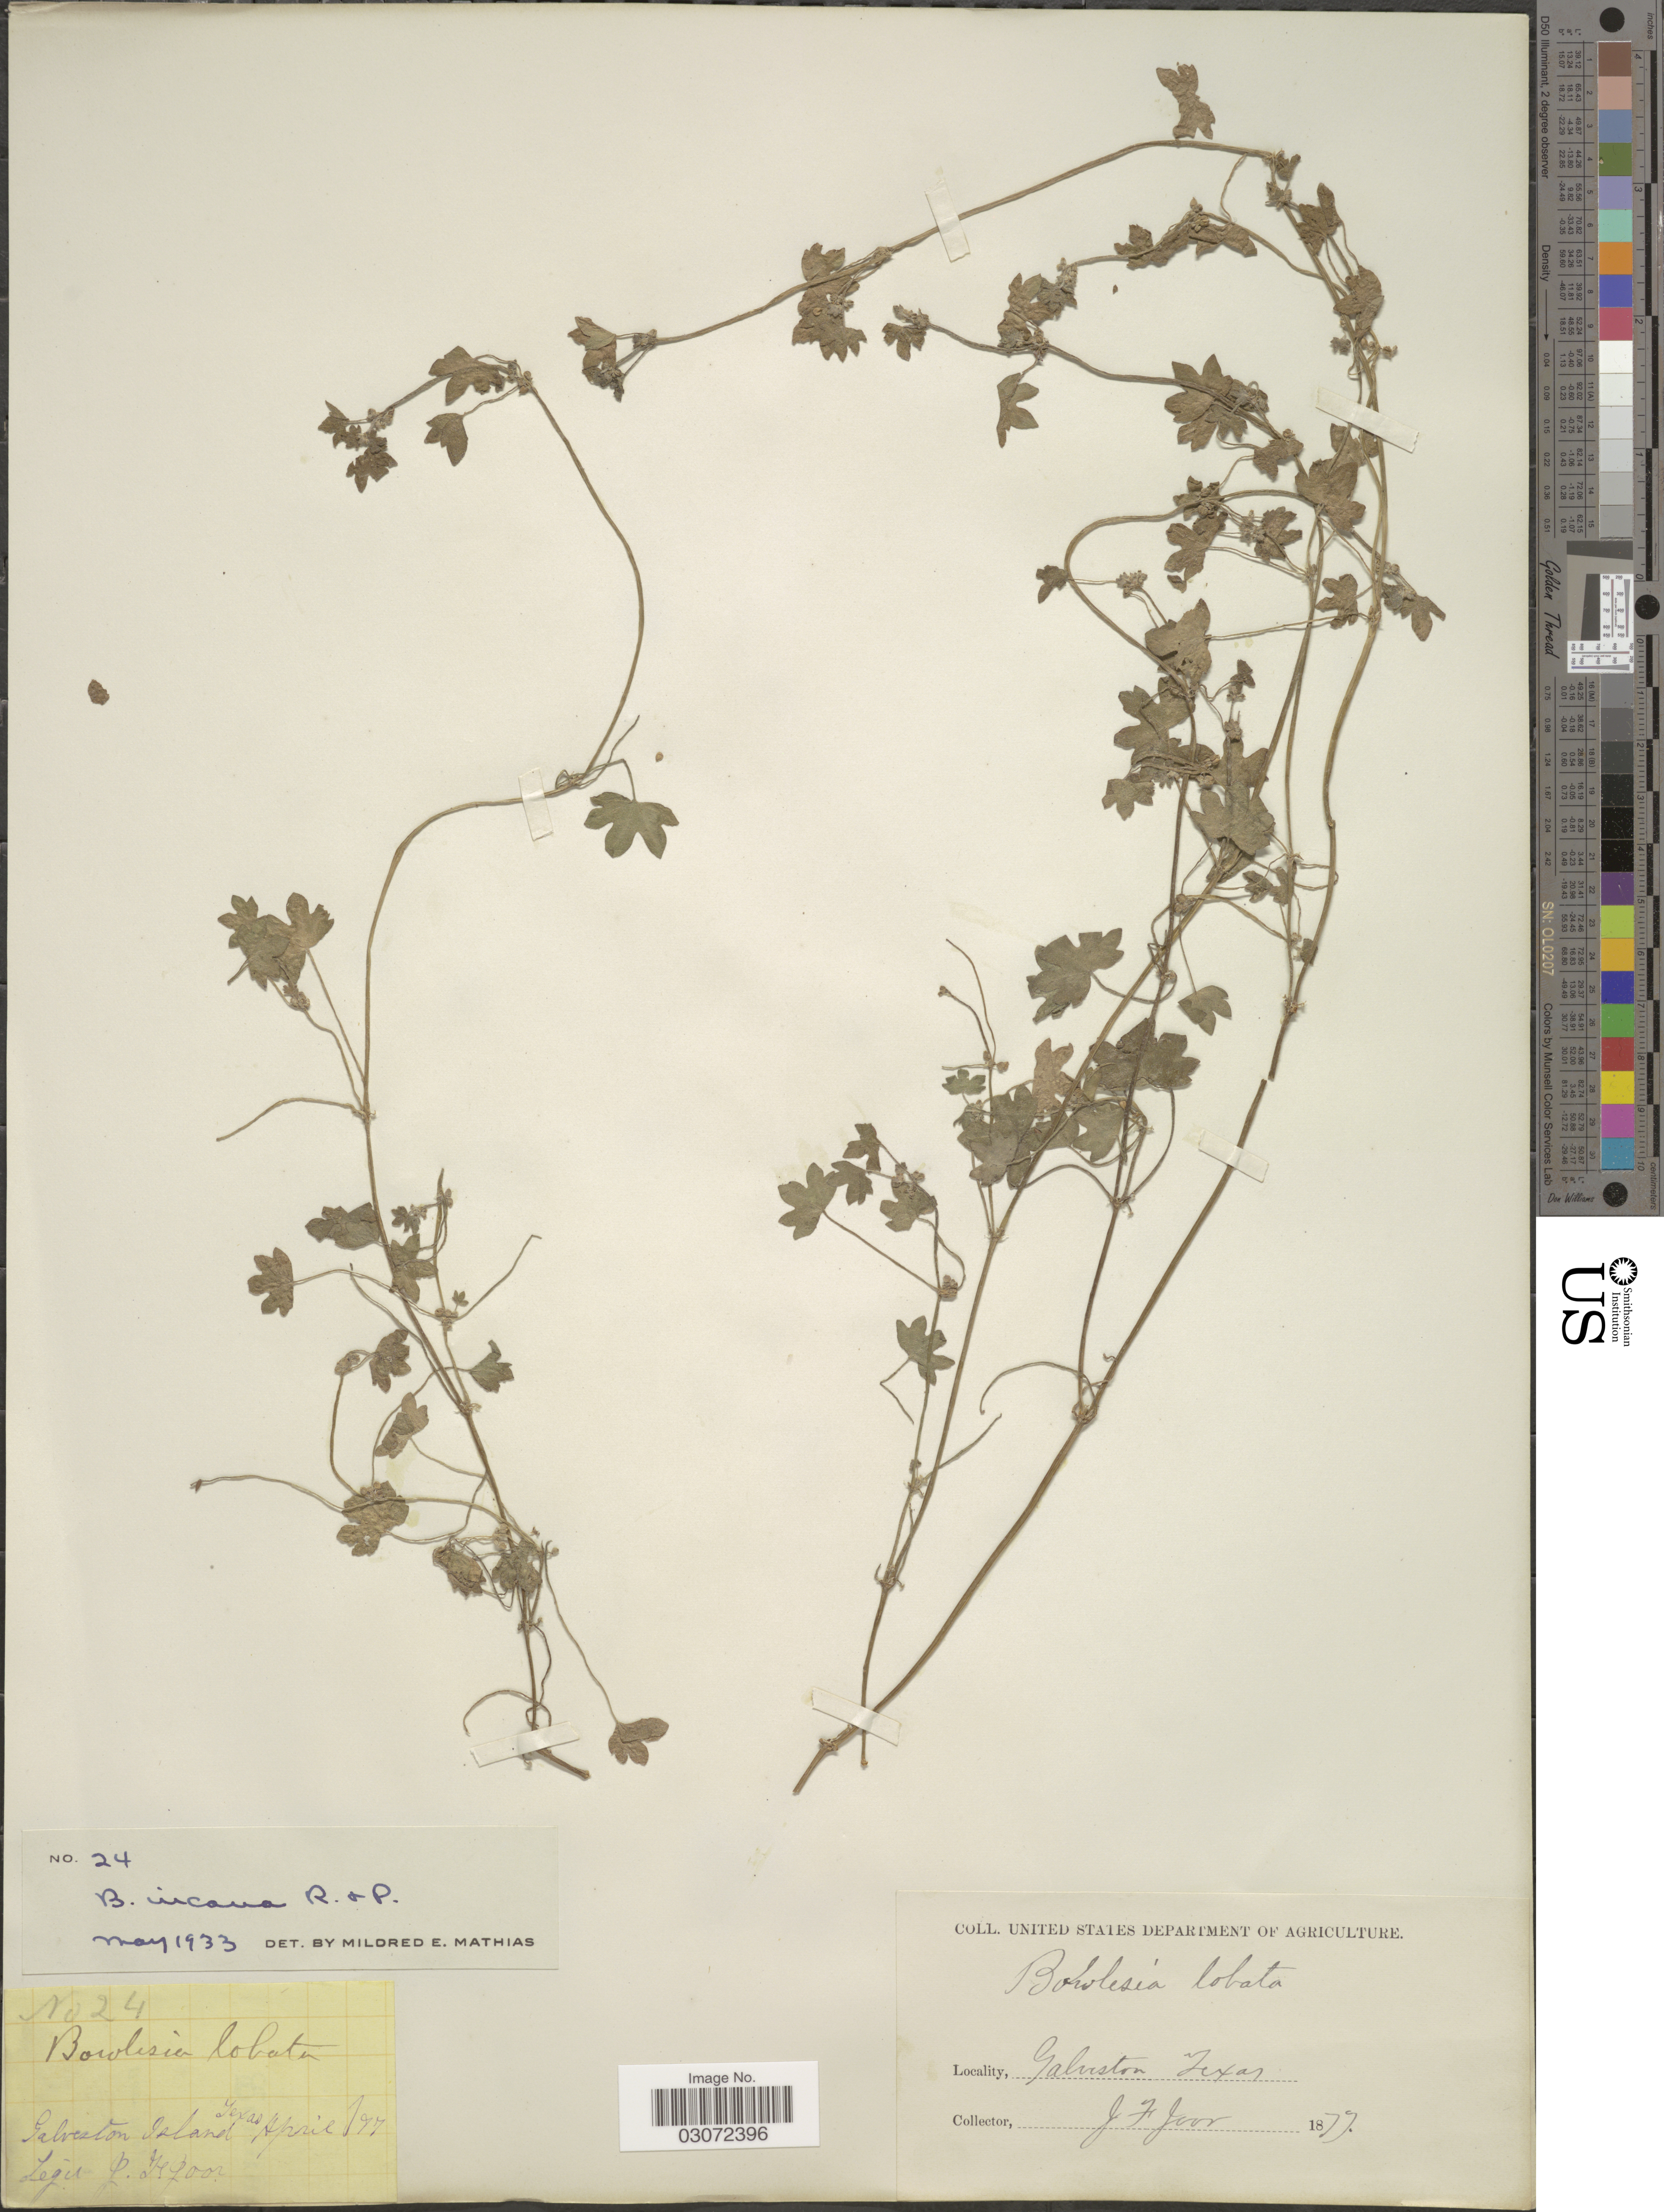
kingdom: Plantae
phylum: Tracheophyta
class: Magnoliopsida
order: Apiales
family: Apiaceae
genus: Bowlesia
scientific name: Bowlesia incana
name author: Ruiz & Pav.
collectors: J. F. Joor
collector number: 24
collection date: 1877-04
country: United States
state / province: Texas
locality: Galveston Island.